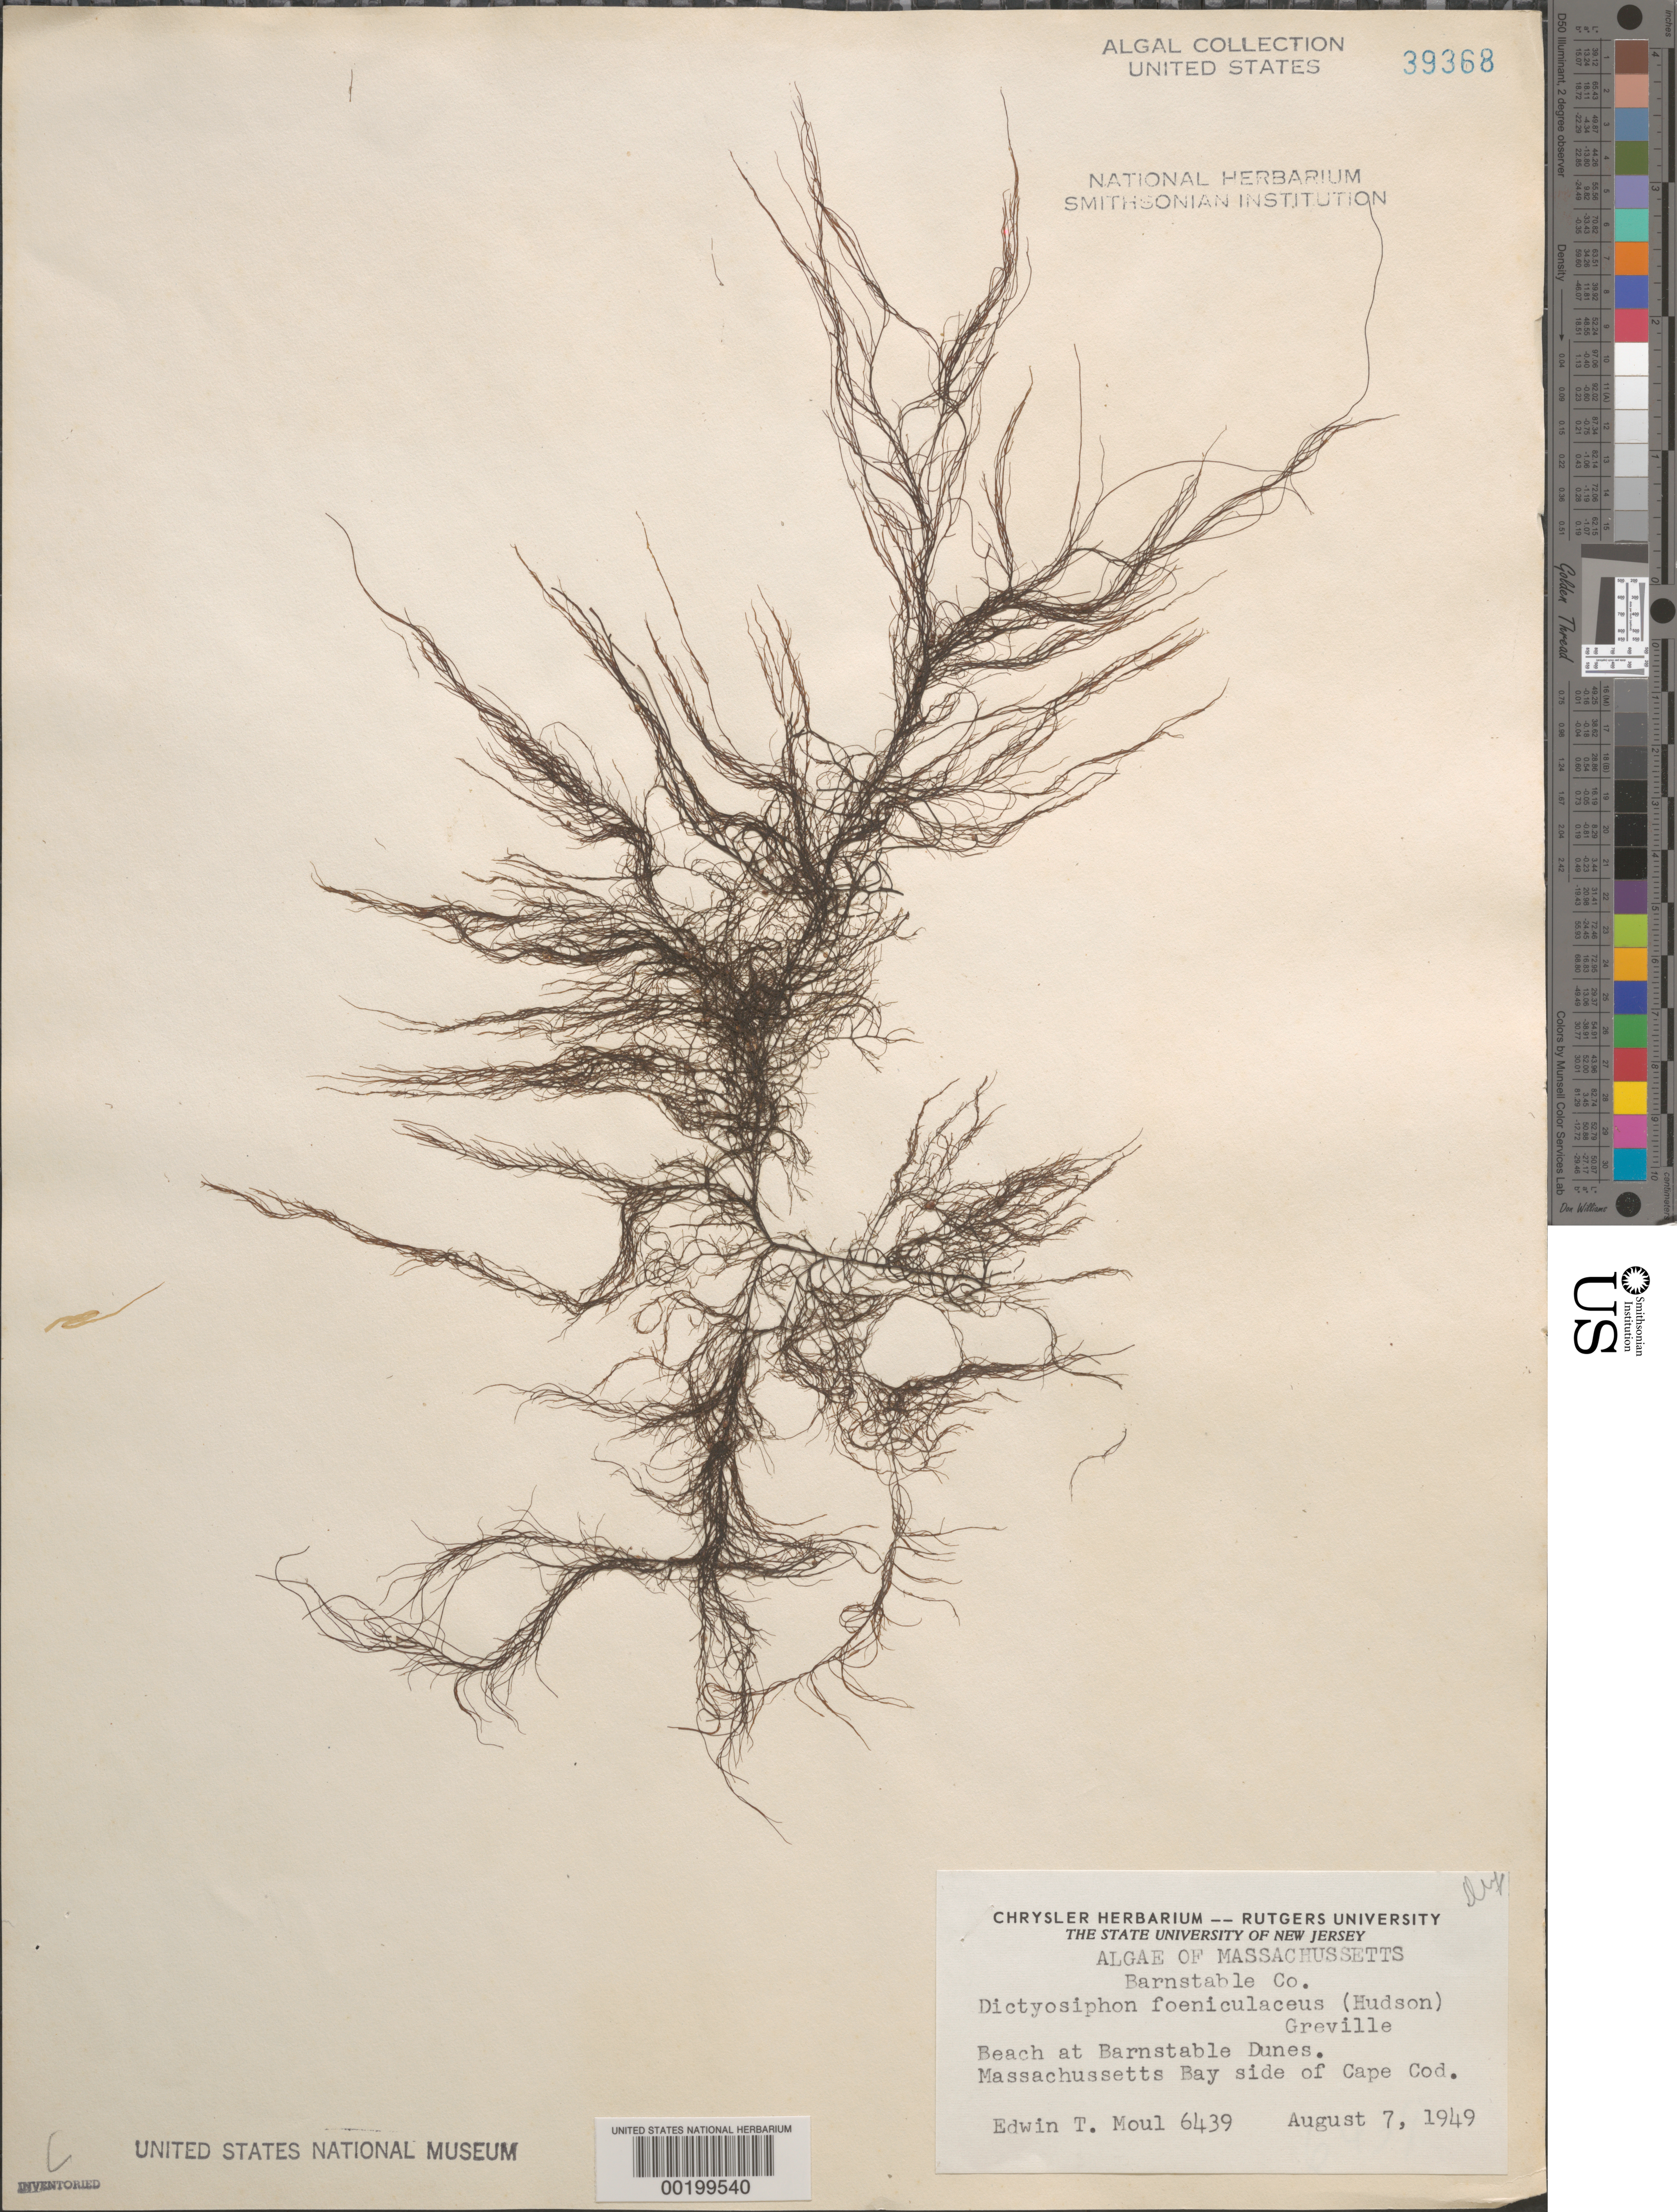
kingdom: Chromista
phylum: Ochrophyta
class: Phaeophyceae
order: Dictyosiphonales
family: Dictyosiphonaceae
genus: Dictyosiphon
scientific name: Dictyosiphon foeniculaceus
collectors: E. T. Moul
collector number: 6439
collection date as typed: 07 Aug 1949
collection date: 1949-08-07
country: United States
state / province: Massachusetts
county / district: Barnstable County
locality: Barnstable dunes, massachusetts bay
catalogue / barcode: US 39368